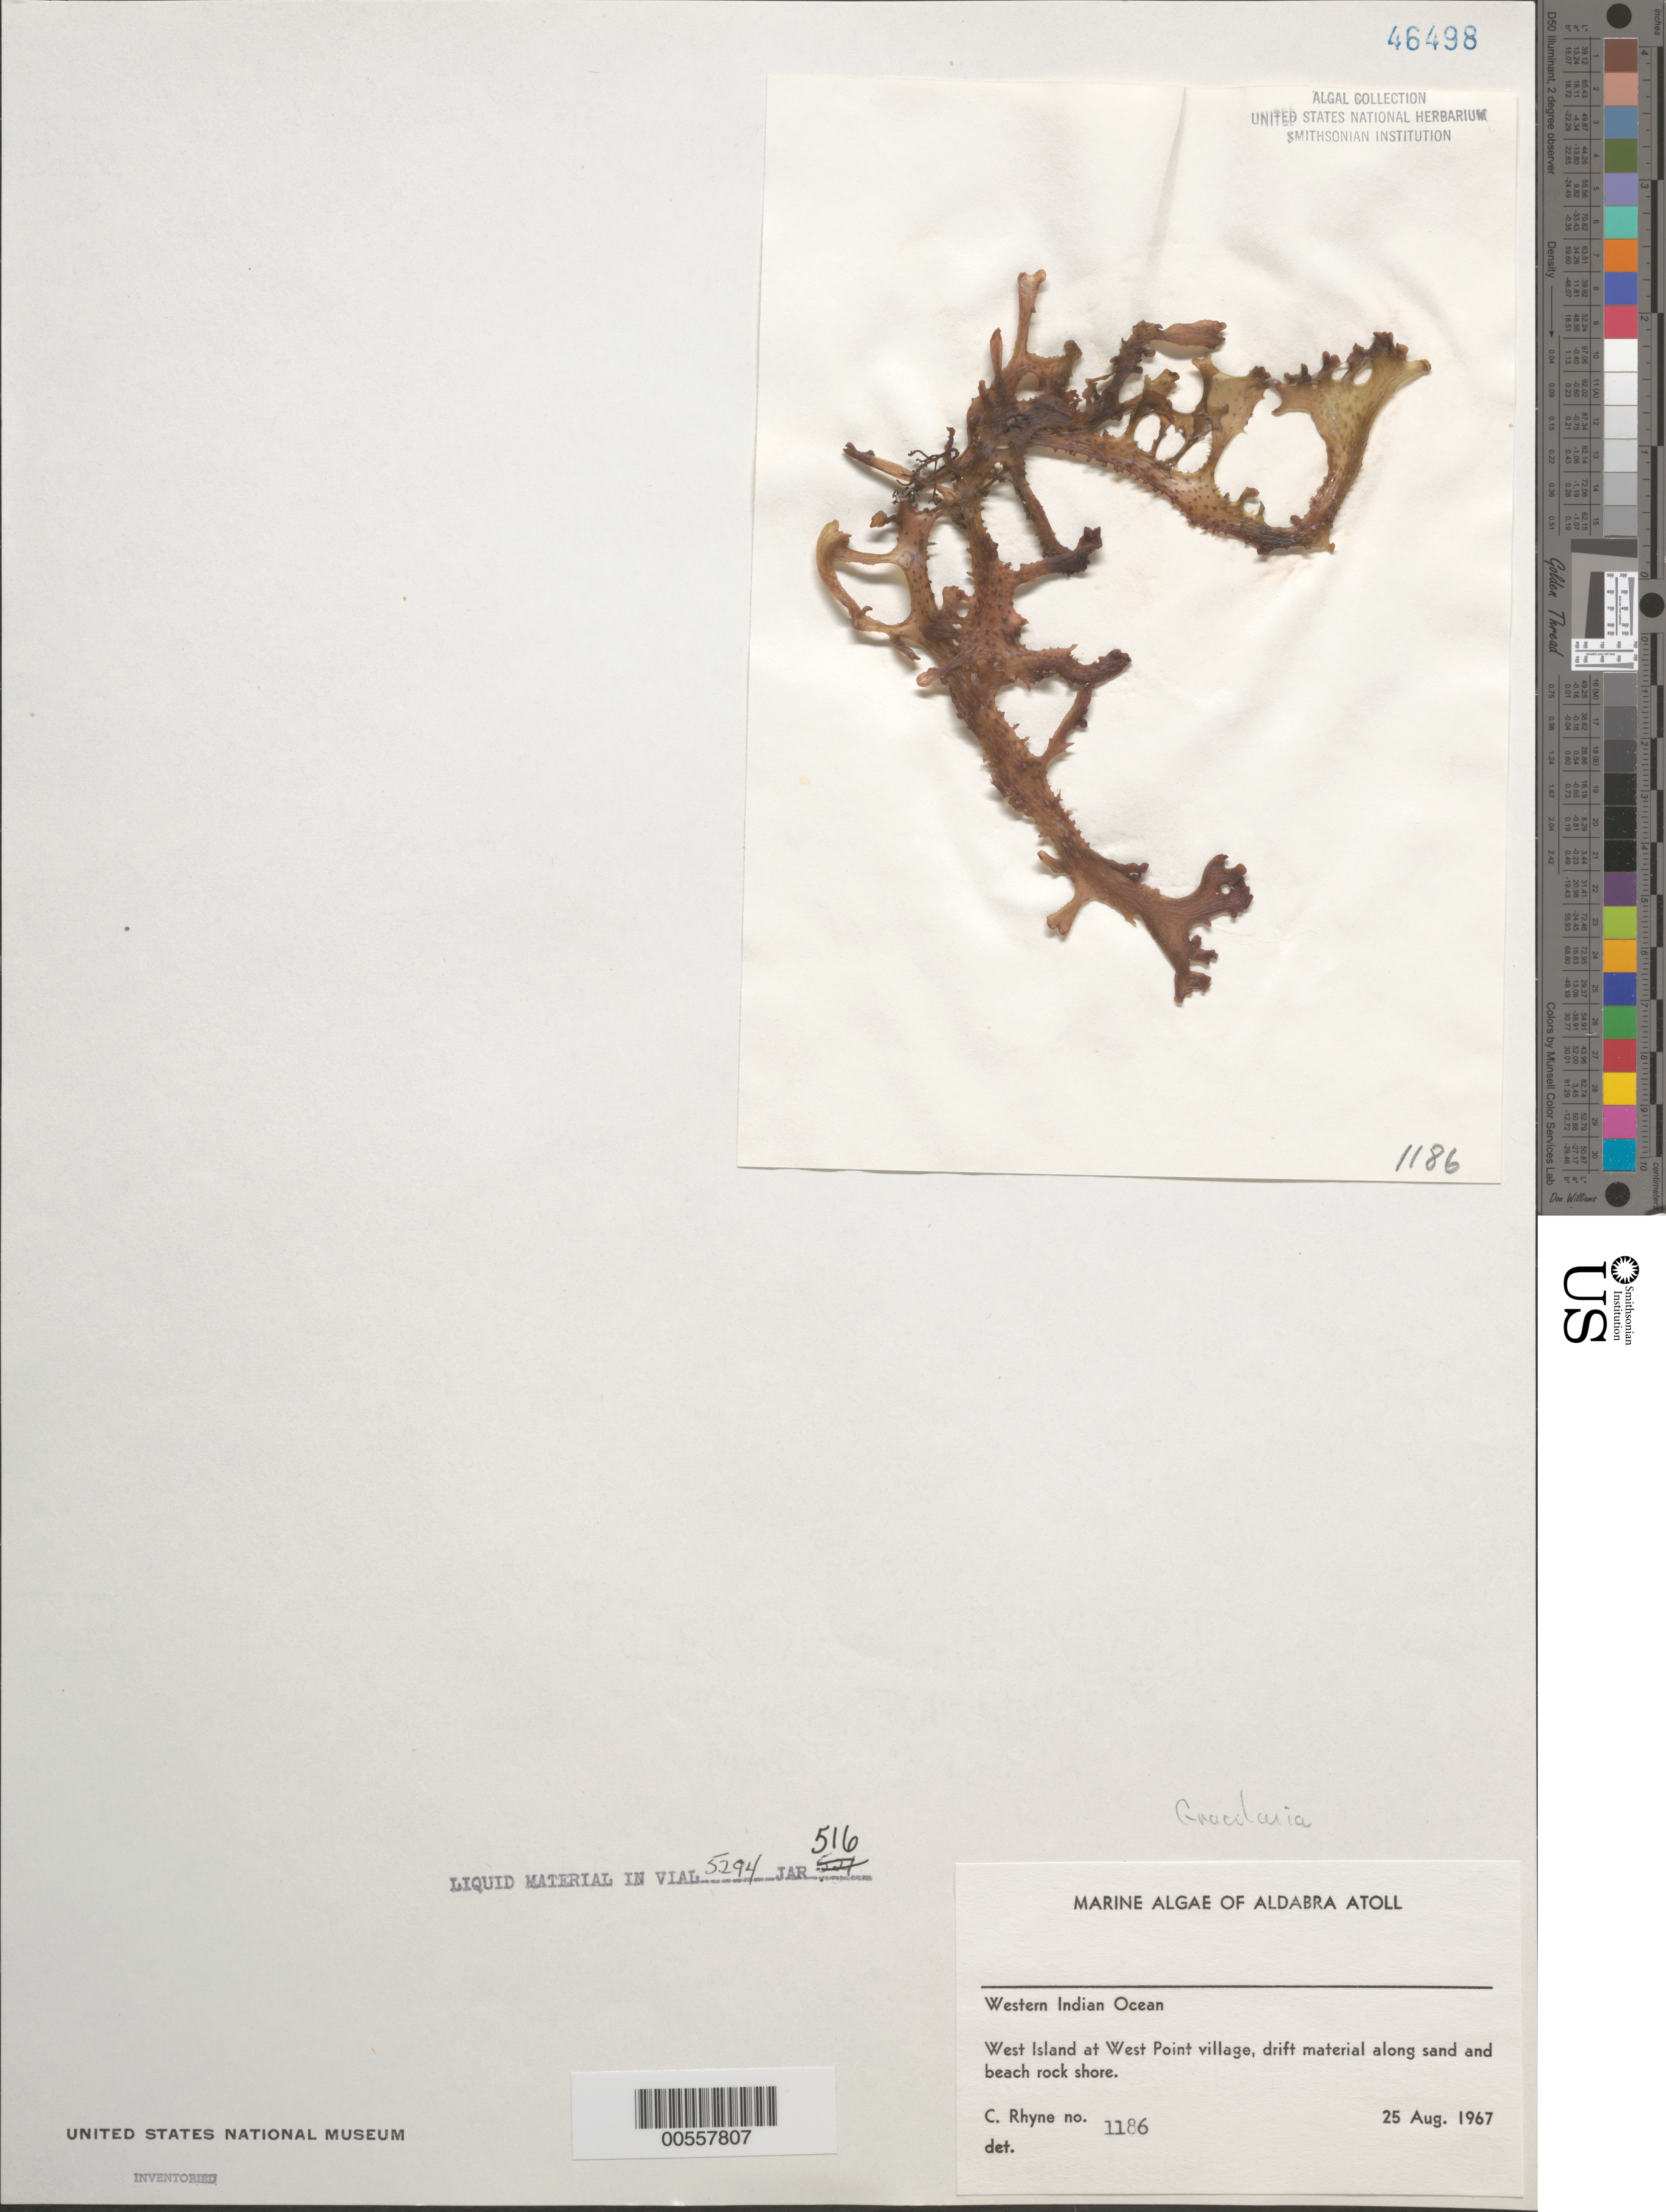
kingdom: Plantae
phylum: Rhodophyta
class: Florideophyceae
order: Gracilariales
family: Gracilariaceae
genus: Gracilaria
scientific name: Gracilaria sp.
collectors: C. Rhyne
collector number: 1186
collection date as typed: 25 Aug 1967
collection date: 1967-08-25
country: Seychelles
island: Aldabra Atoll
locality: West Islet, West Point Village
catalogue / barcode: US 46498